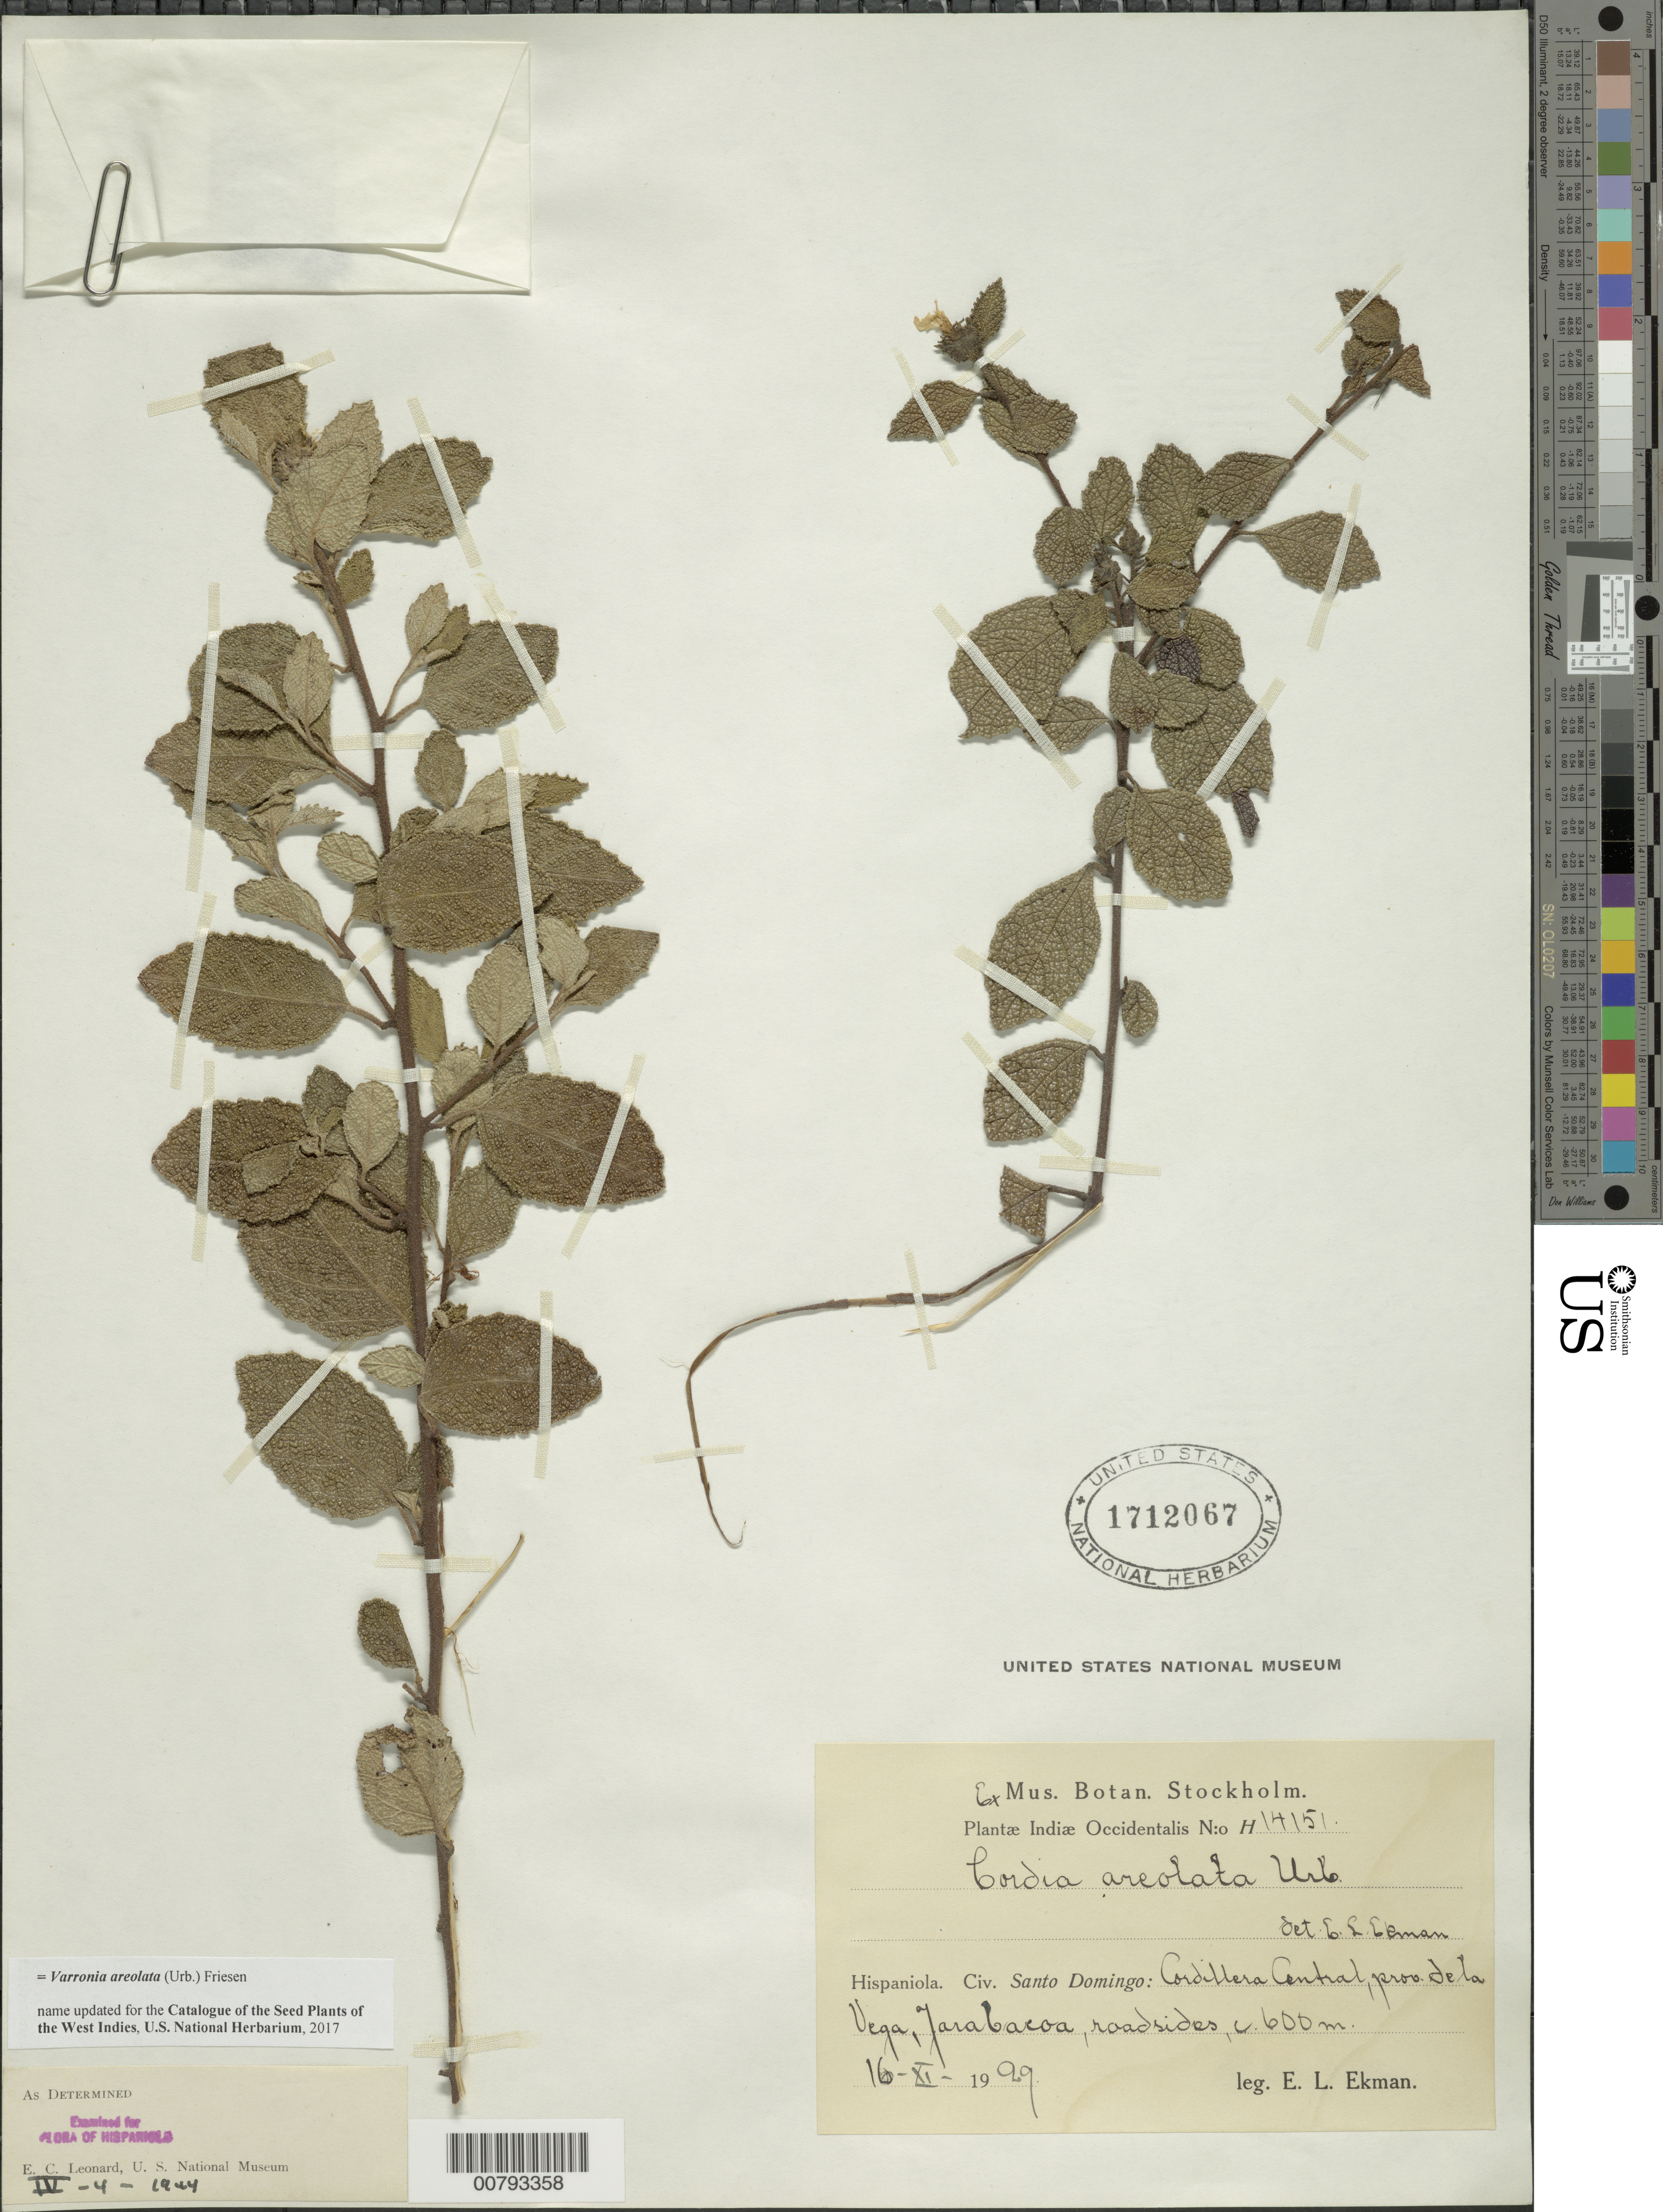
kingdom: Plantae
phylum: Tracheophyta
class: Magnoliopsida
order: Boraginales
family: Cordiaceae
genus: Varronia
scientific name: Varronia areolata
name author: (Urb.) Friesen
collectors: E. L. Ekman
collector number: H 14151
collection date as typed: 16 Nov 1929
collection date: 1929-11-16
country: Dominican Republic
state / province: La Vega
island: Hispaniola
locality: Cordillera Central, Jarabacoa.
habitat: Roadsides.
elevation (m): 600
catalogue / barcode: US 1712067